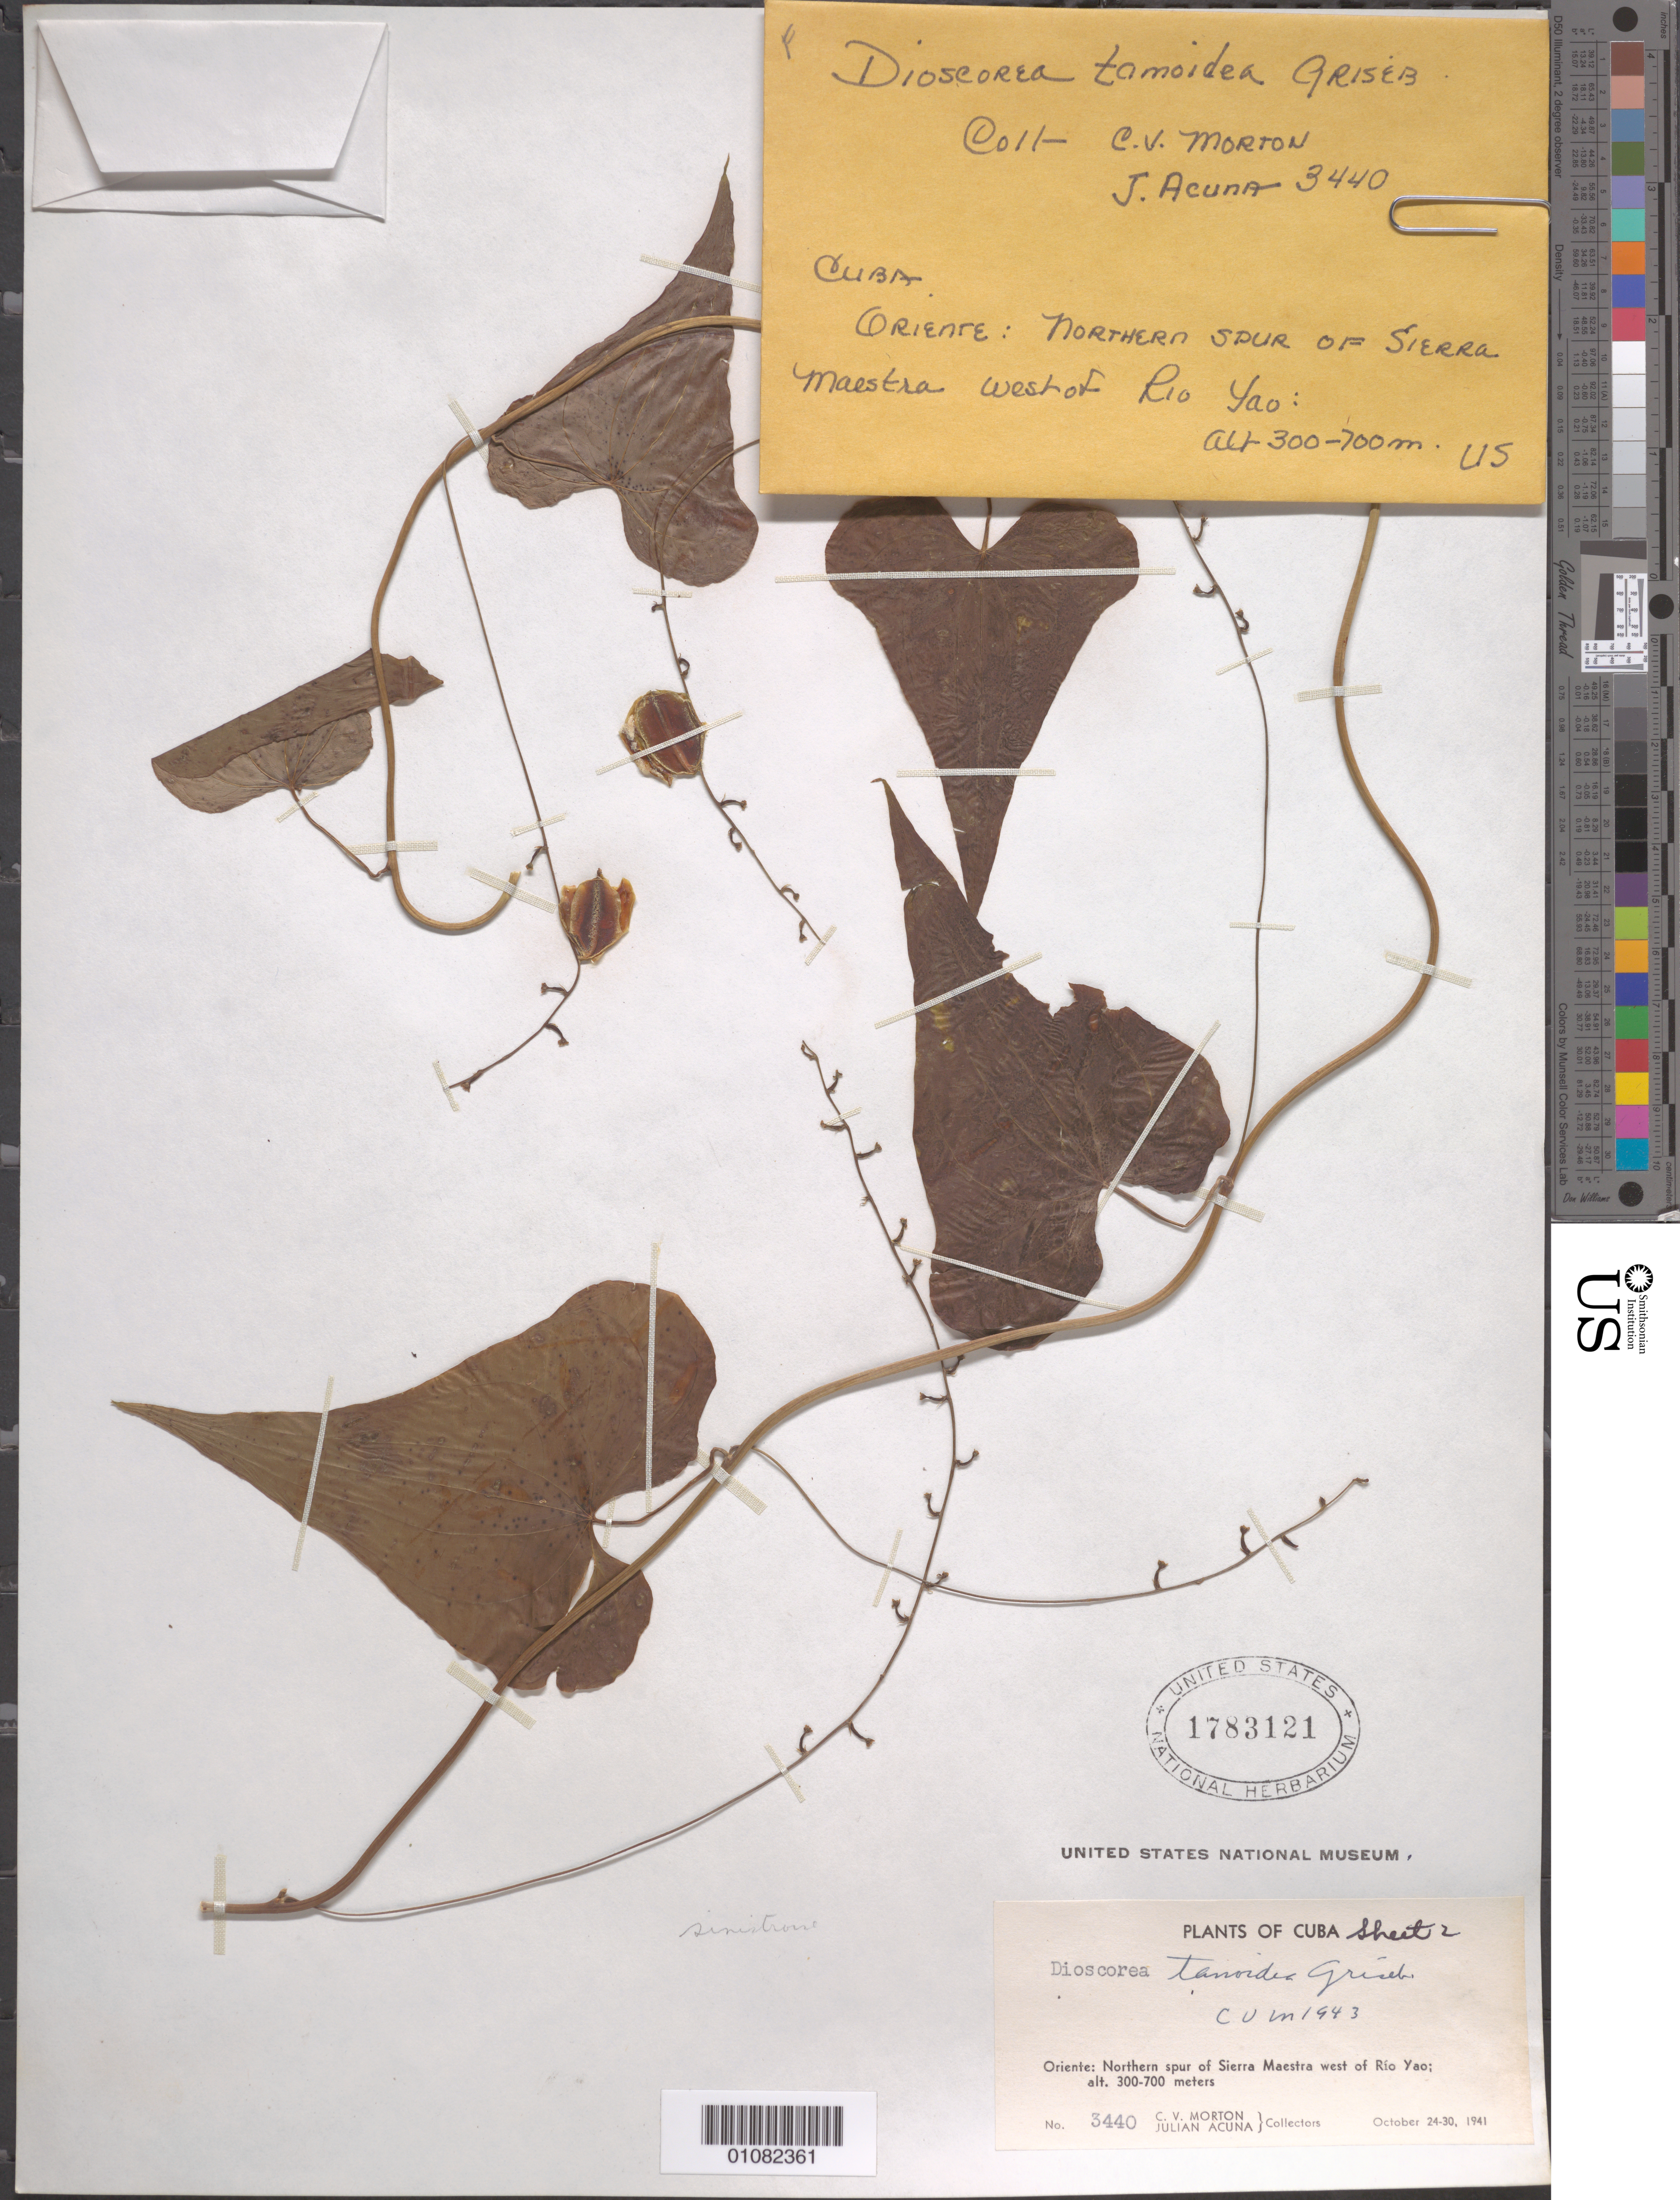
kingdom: Plantae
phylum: Tracheophyta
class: Liliopsida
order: Dioscoreales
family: Dioscoreaceae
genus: Dioscorea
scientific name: Dioscorea tamoidea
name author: Griseb.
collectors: C. V. Morton & J. Acuña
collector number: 3440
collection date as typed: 24 Oct 1941 to 30 Oct 1941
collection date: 1941-10-24/1941-10-30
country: Cuba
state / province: Guantánamo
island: Cuba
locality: Oriente: Northern spur of Sierra Maestra W of Rio Yao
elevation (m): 300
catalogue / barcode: US 1783121